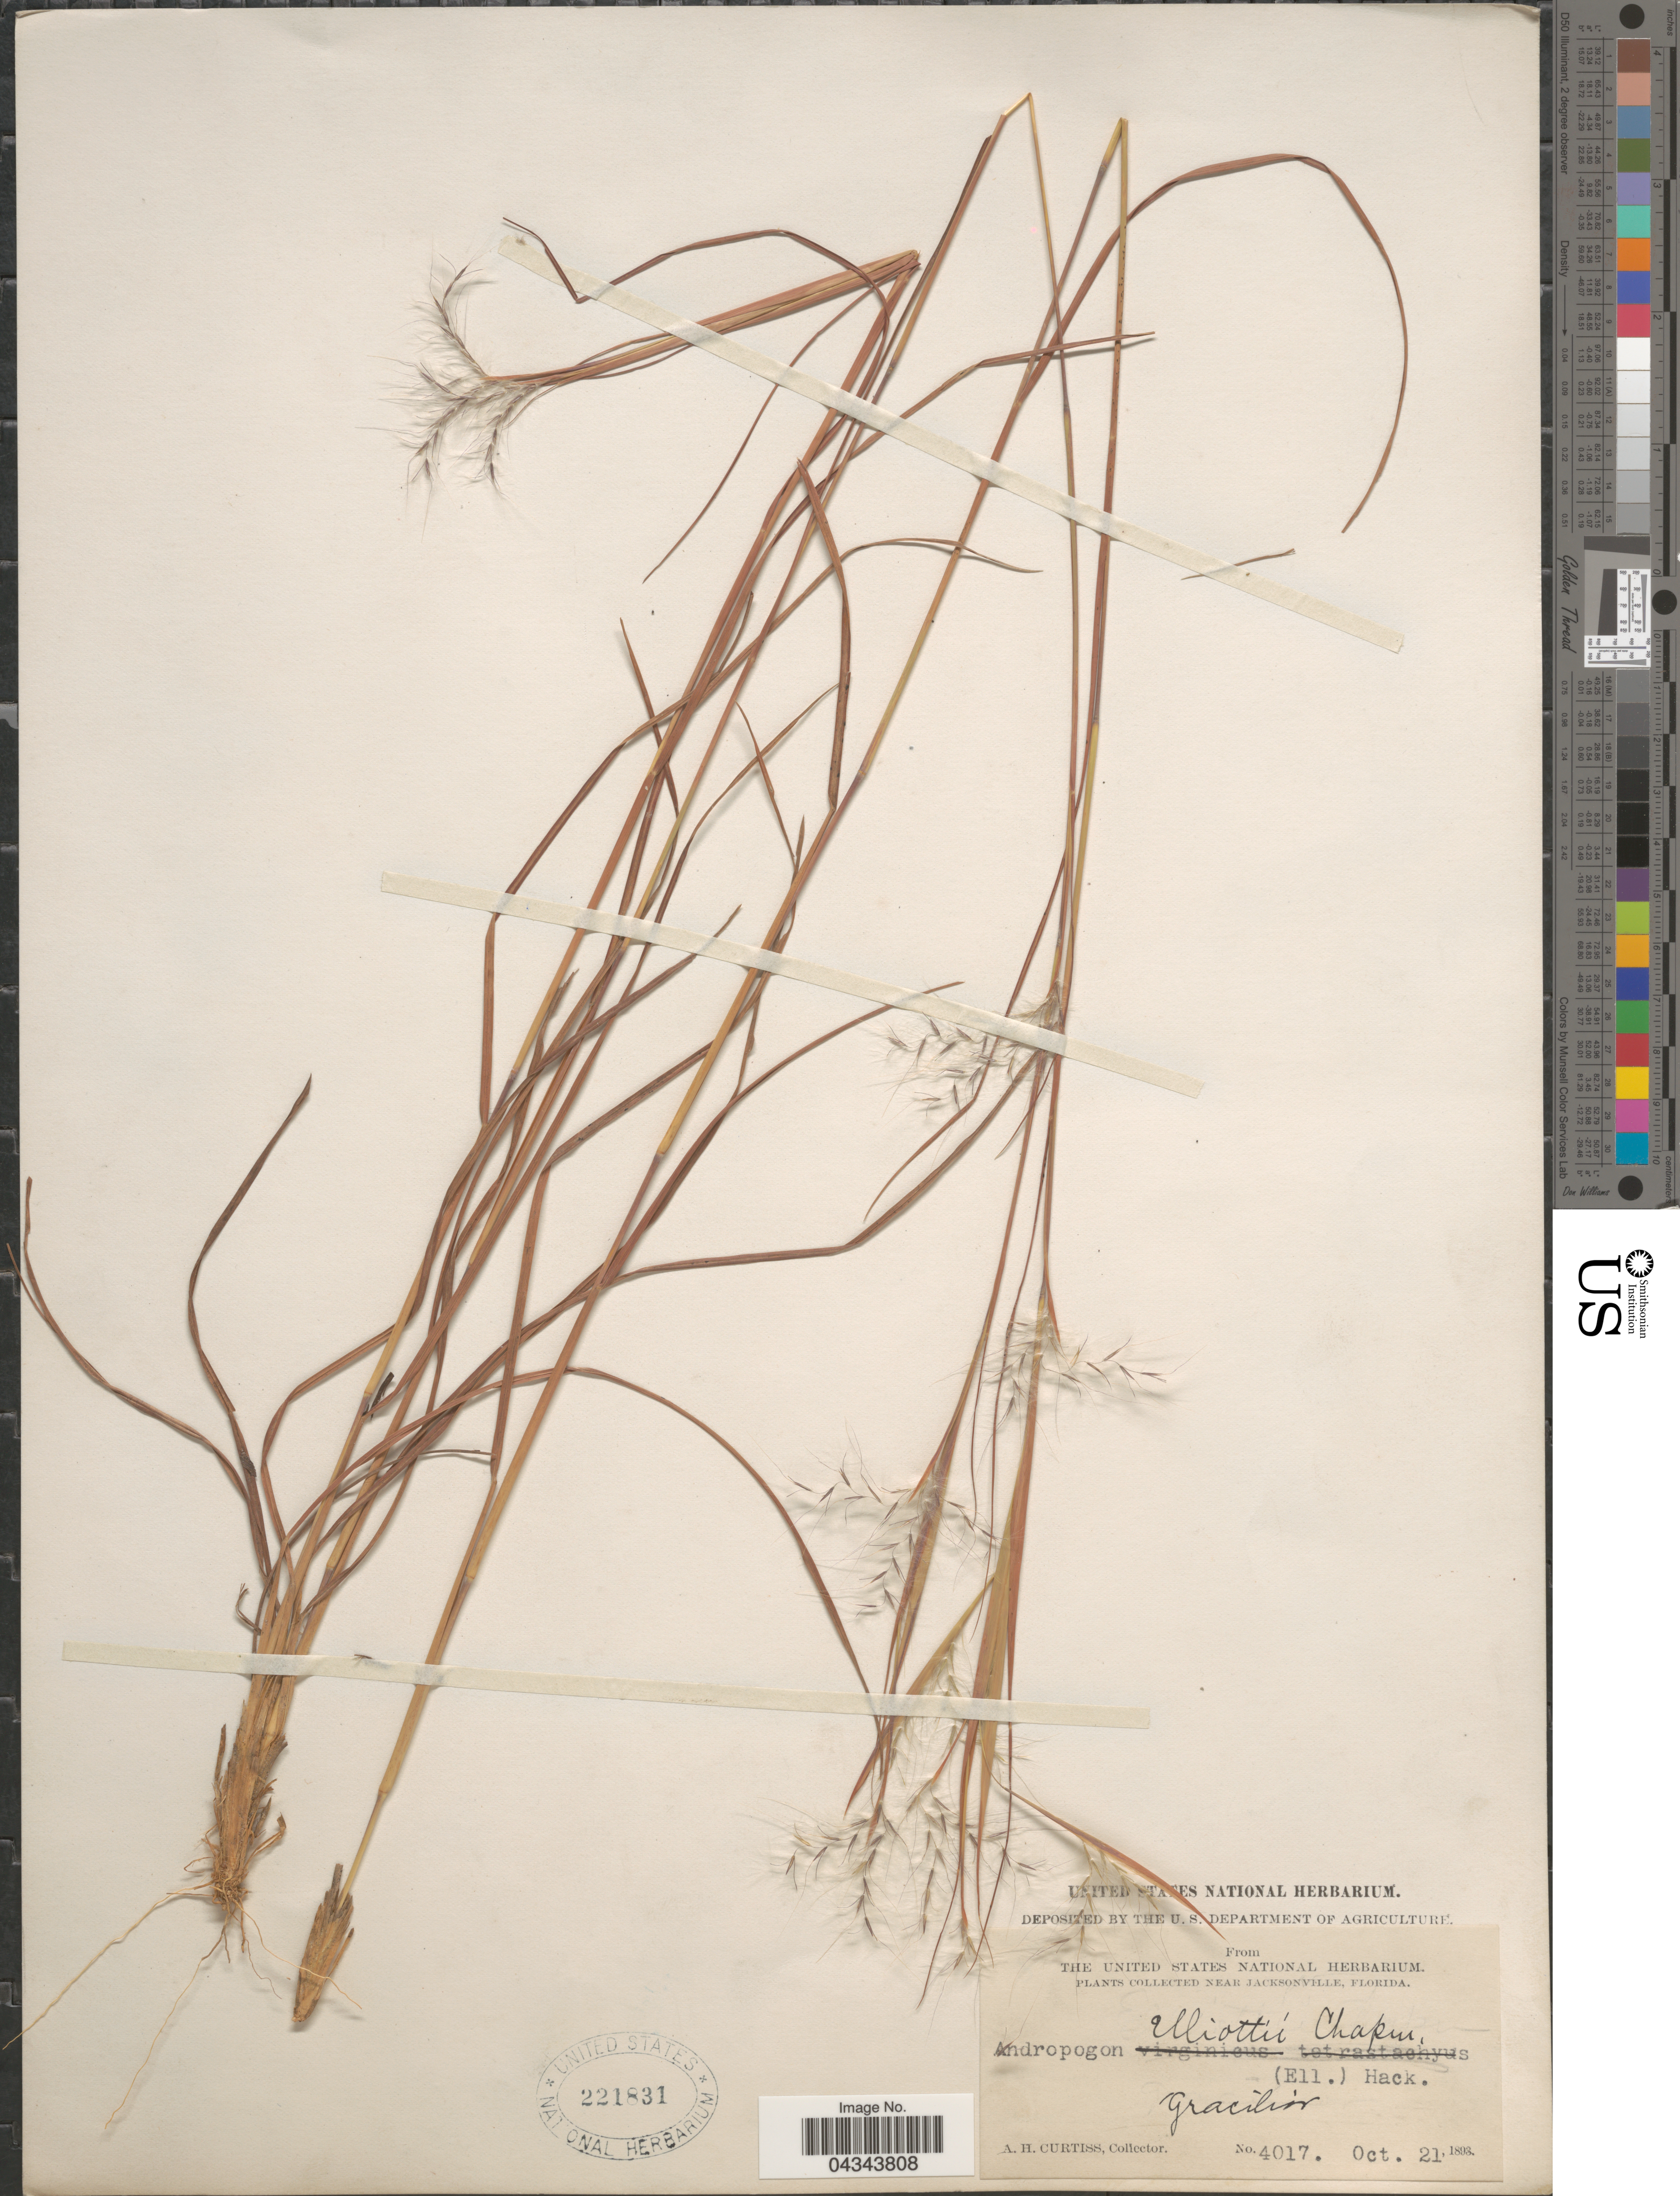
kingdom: Plantae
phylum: Tracheophyta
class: Liliopsida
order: Poales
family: Poaceae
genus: Andropogon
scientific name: Andropogon ternarius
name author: Michx.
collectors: A. H. Curtiss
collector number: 4017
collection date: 1893-10-21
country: United States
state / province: Florida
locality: Near Jacksonville.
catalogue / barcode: US 221831